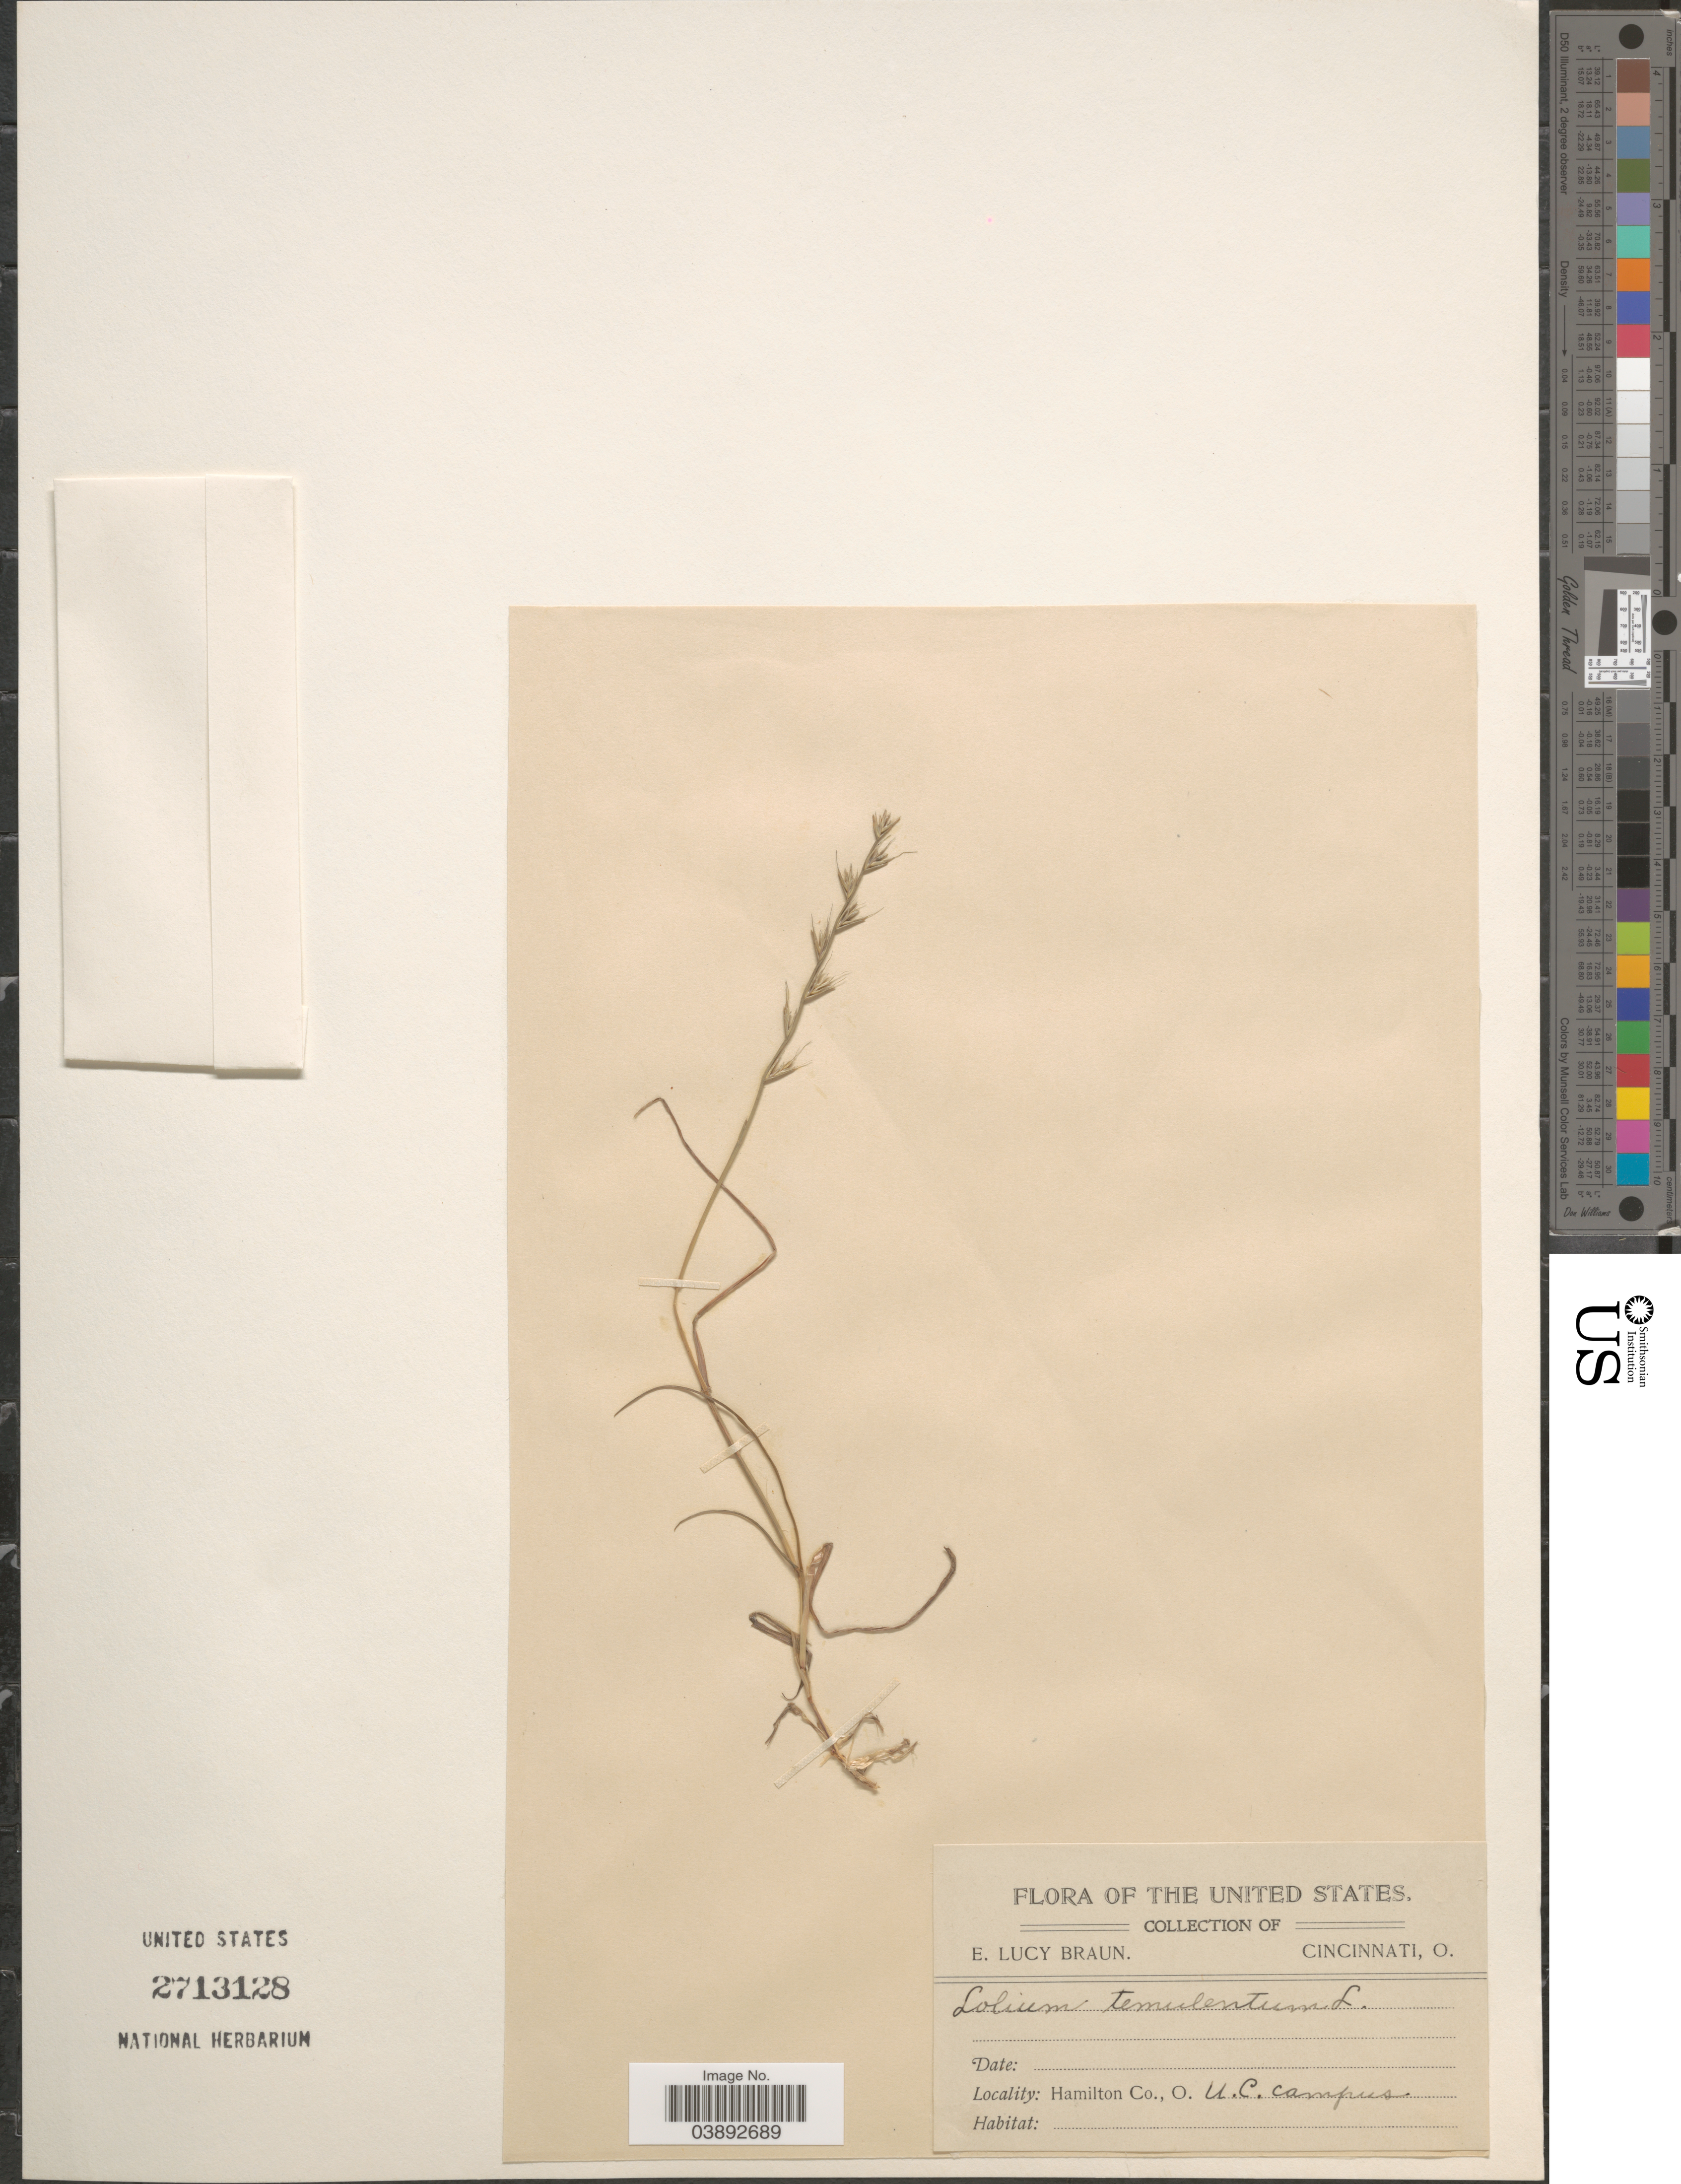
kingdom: Plantae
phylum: Tracheophyta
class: Liliopsida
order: Poales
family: Poaceae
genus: Lolium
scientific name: Lolium temulentum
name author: L.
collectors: E. L. Braun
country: United States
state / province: Ohio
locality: Hamilton Co. U. C. campus.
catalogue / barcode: US 2713128